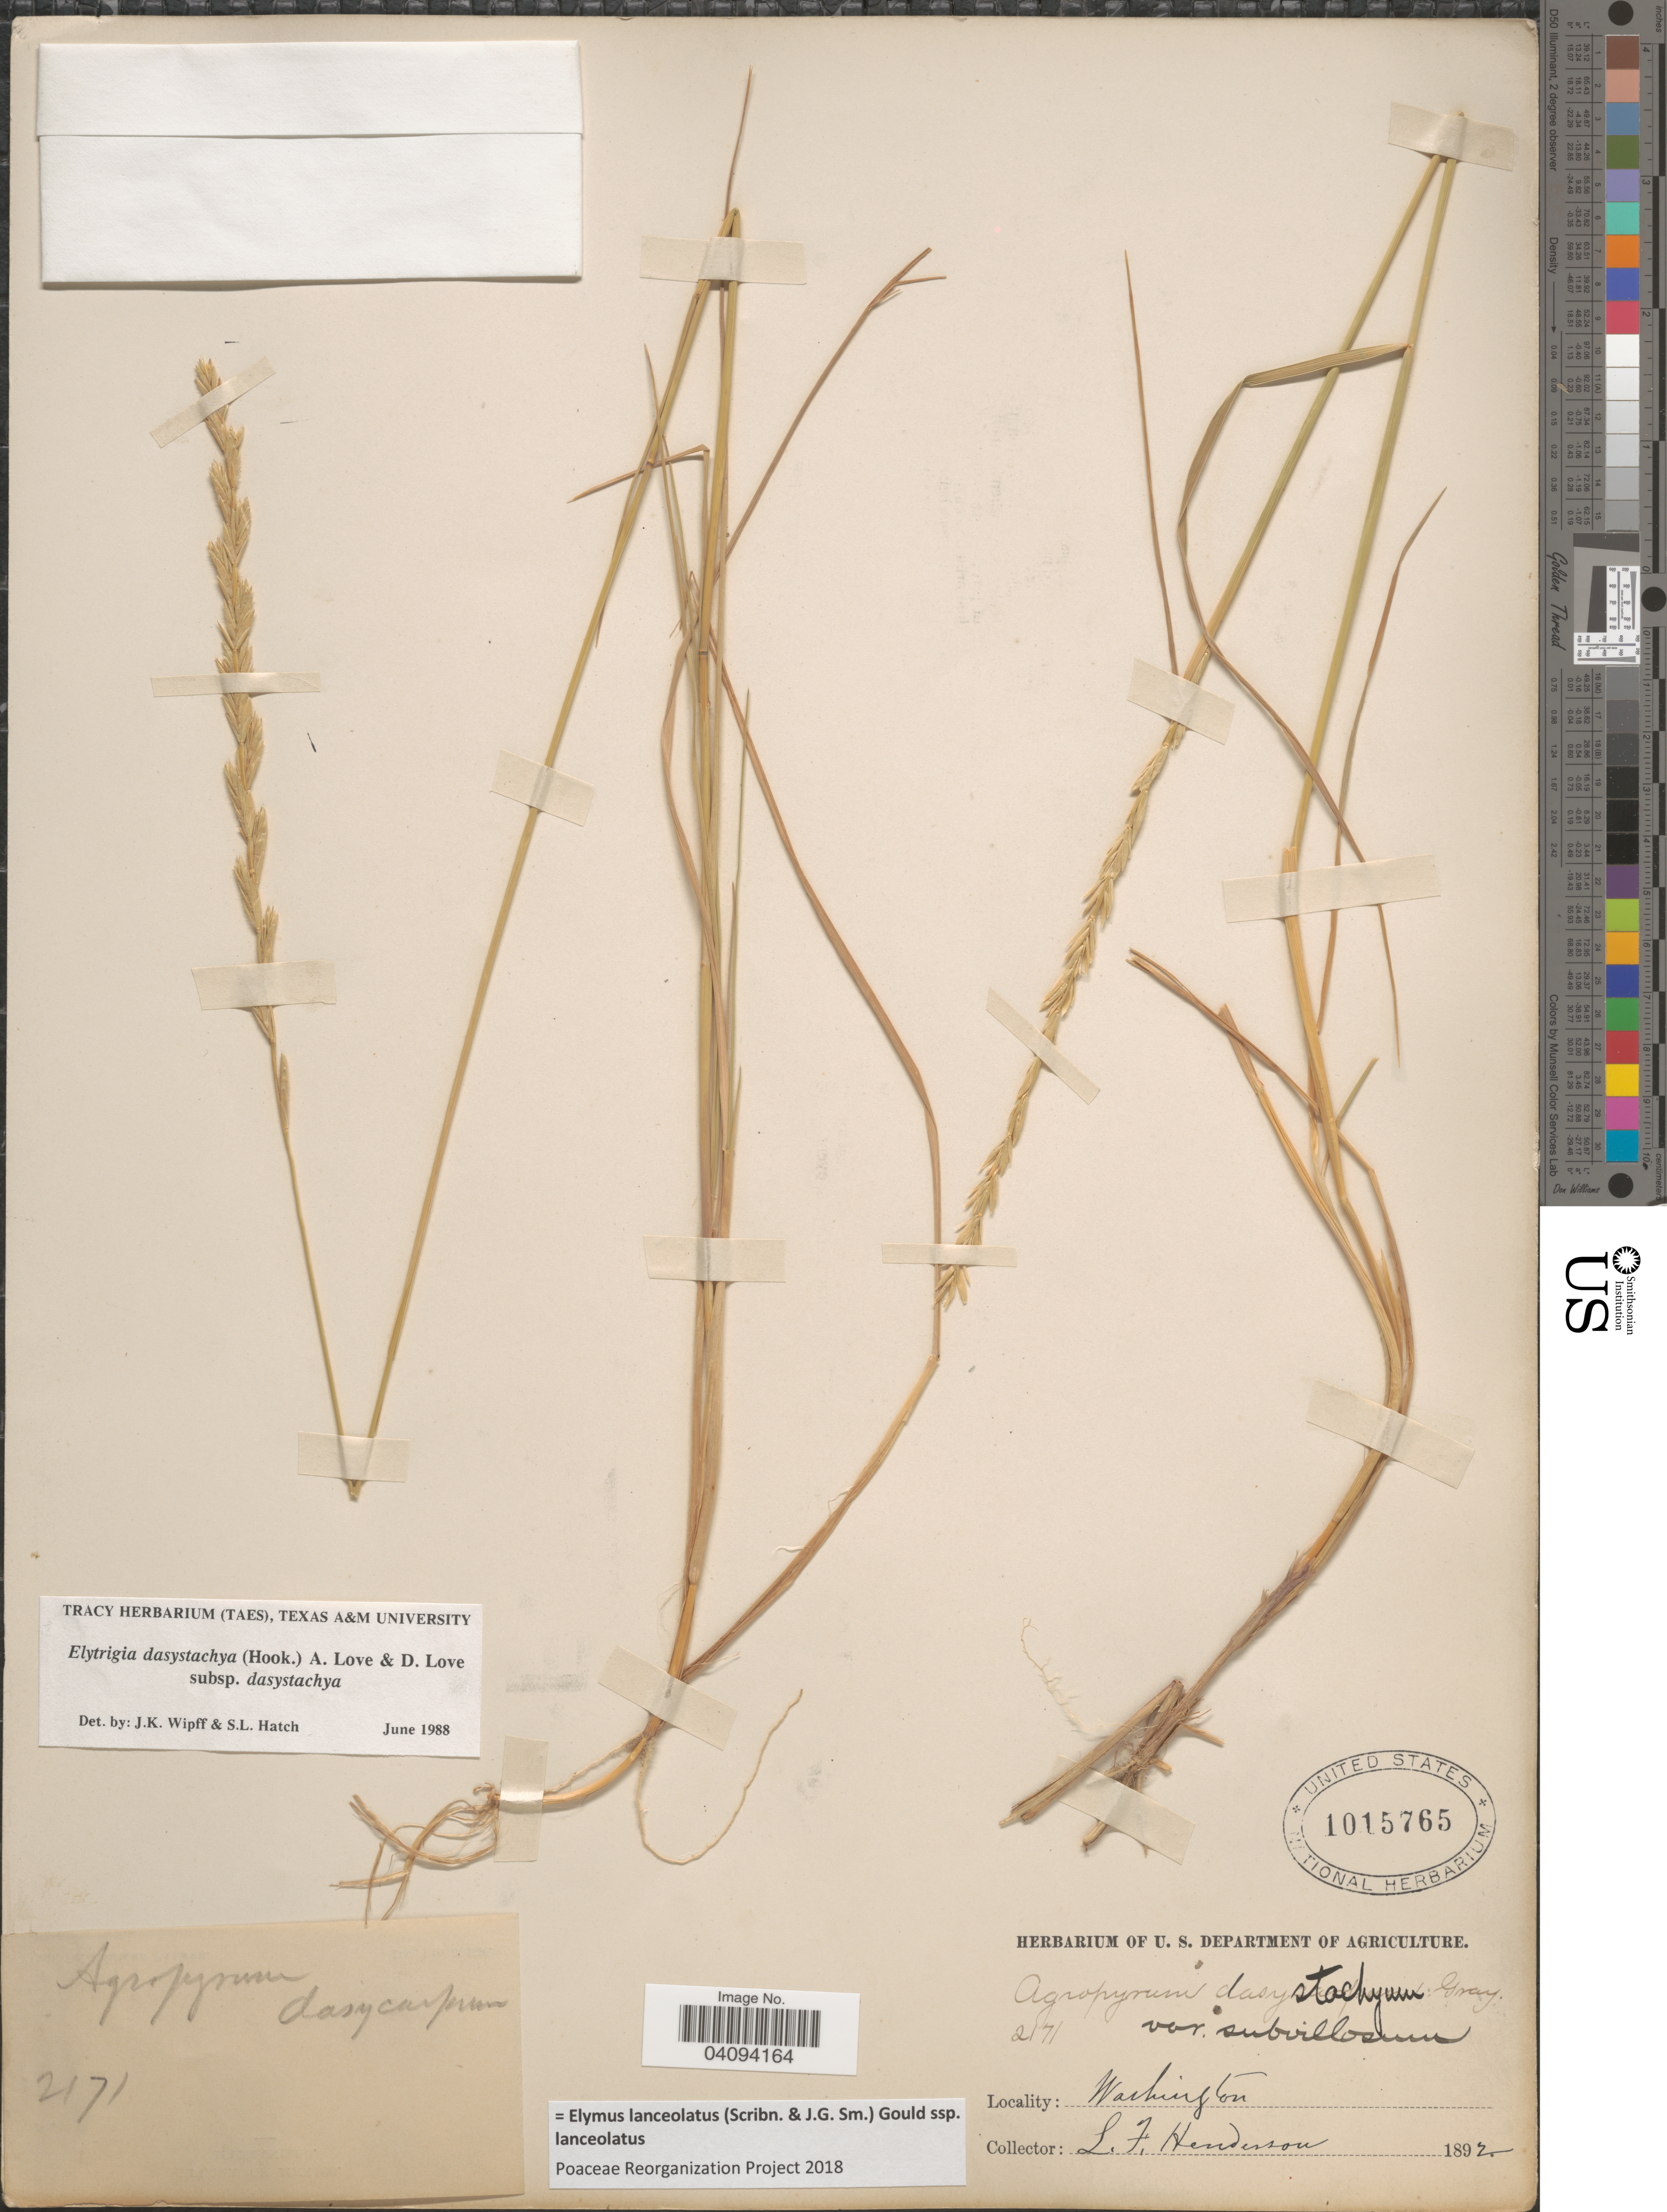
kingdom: Plantae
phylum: Tracheophyta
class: Liliopsida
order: Poales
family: Poaceae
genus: Elymus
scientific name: Elymus lanceolatus subsp. lanceolatus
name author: (Scribn. & J.G. Sm.) Gould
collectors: L. Henderson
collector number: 2171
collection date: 1892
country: United States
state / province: Washington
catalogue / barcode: US 1015765